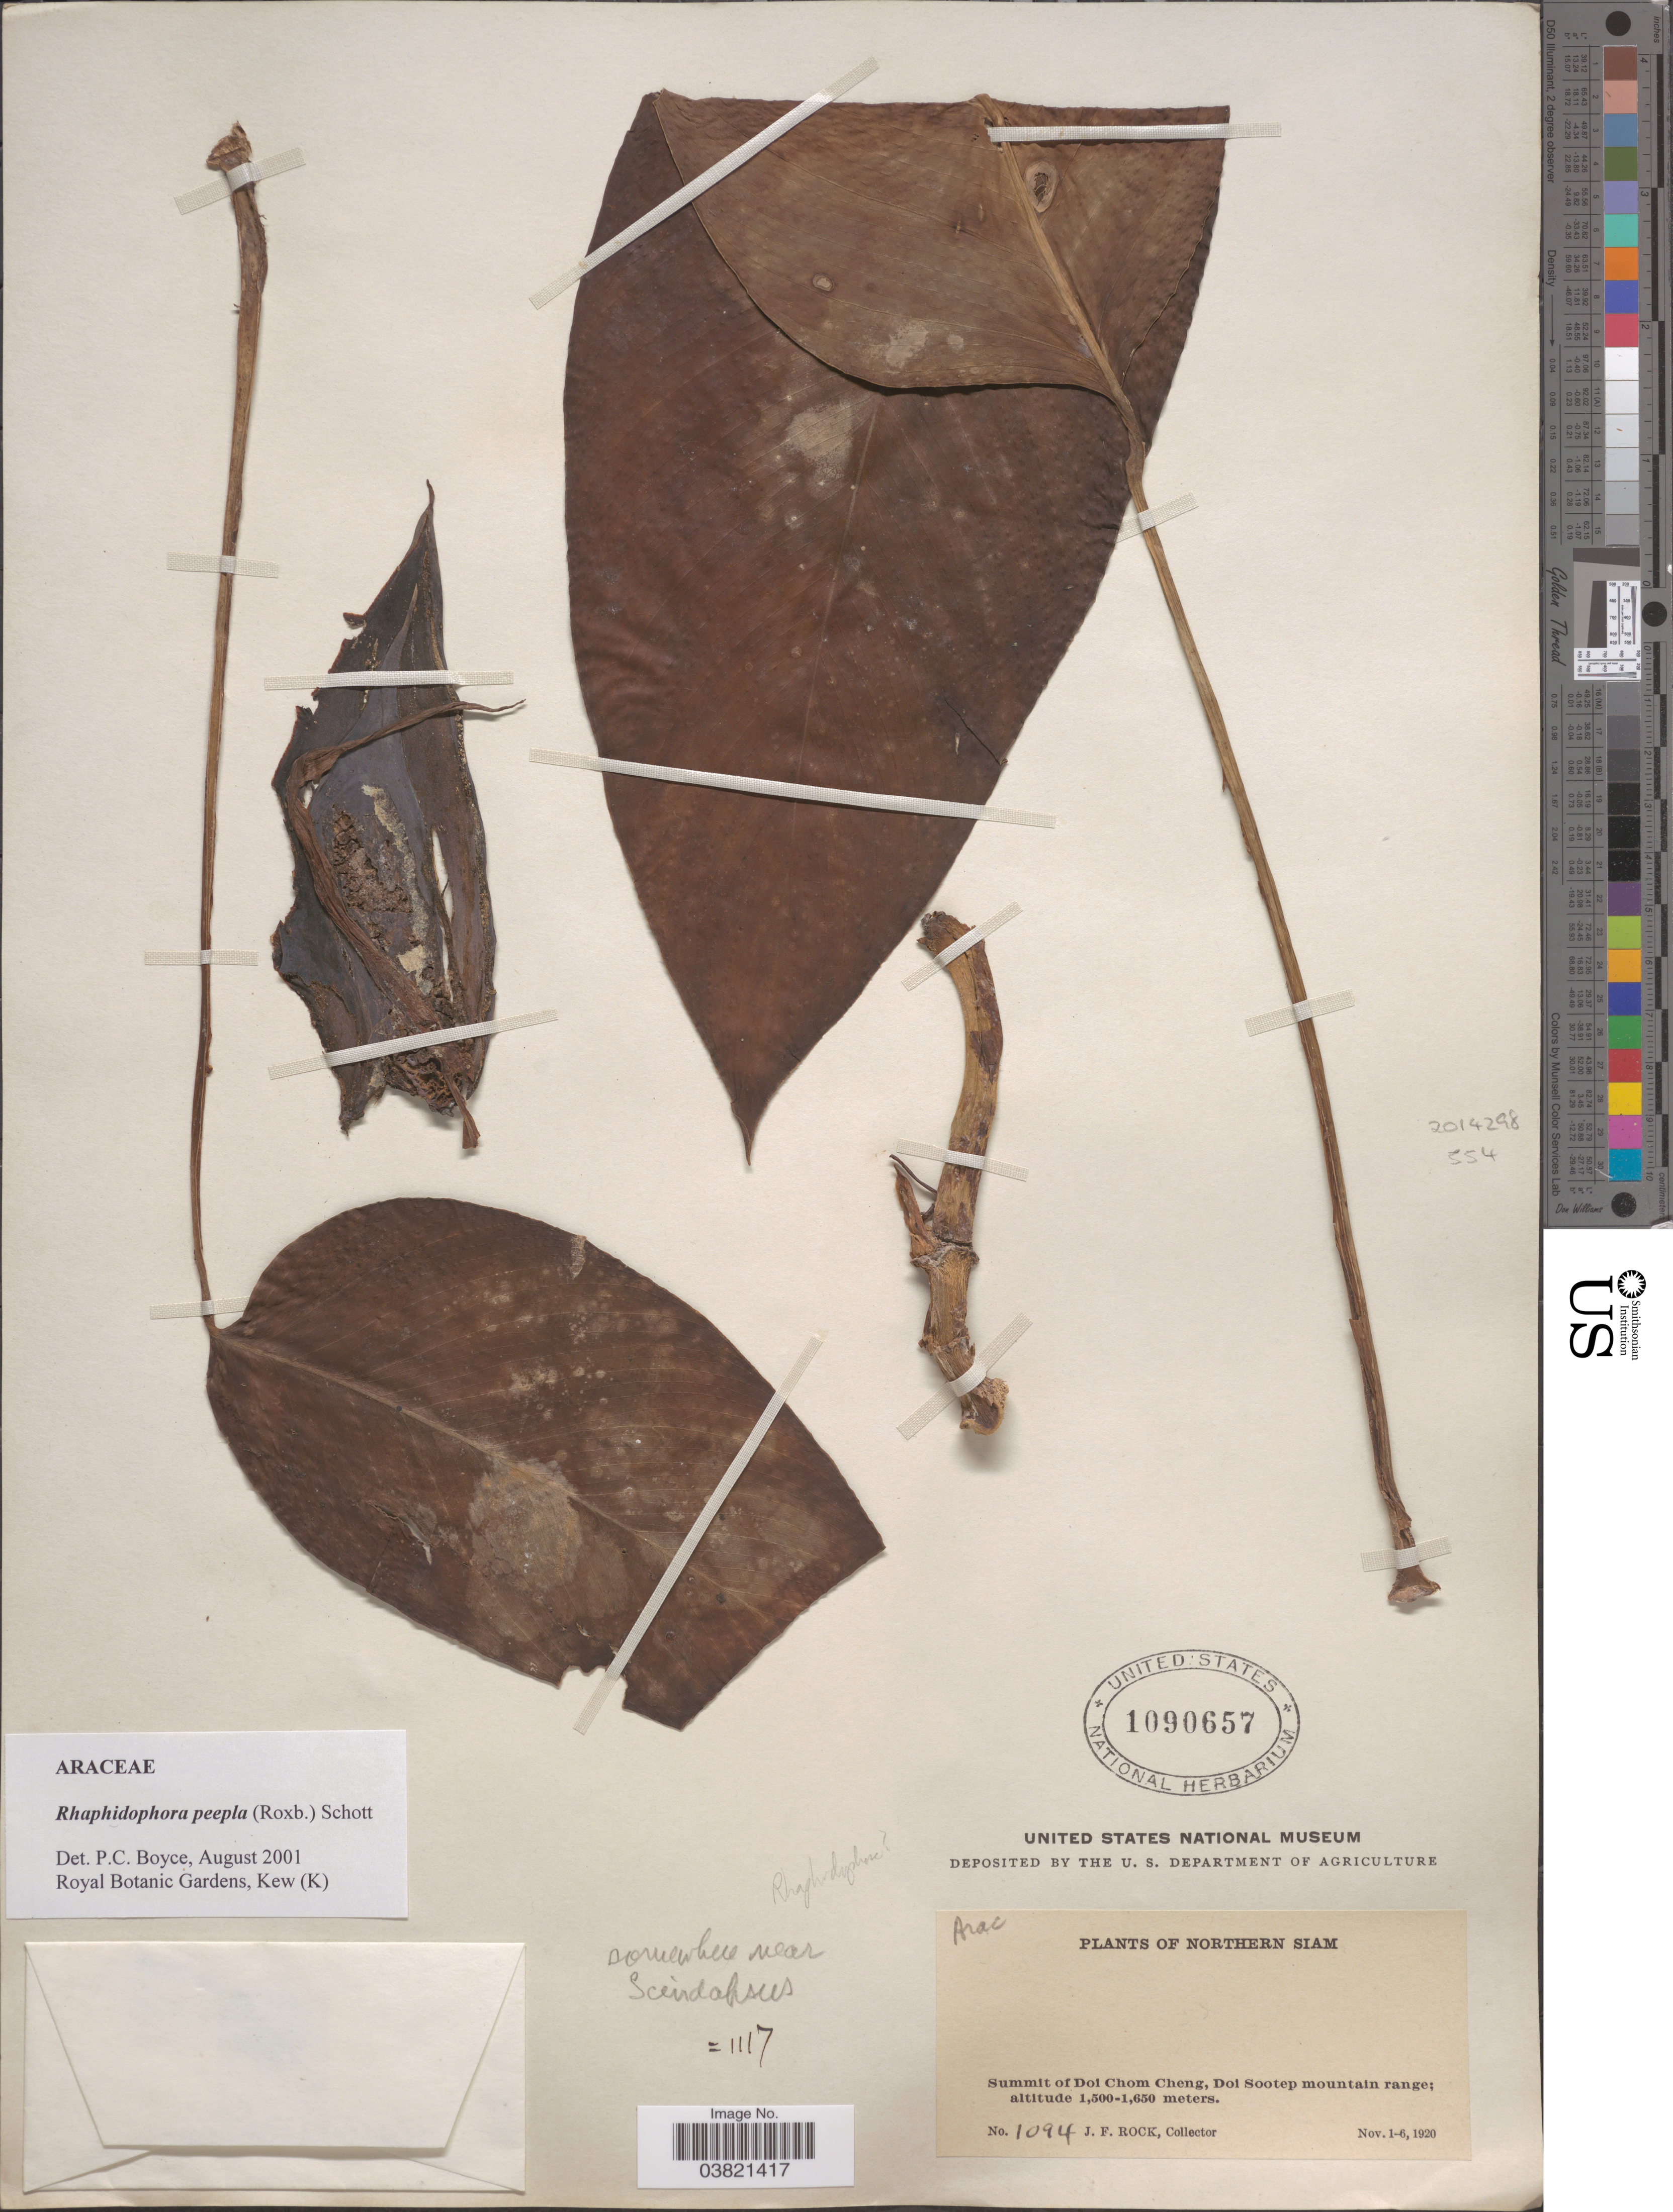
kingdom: Plantae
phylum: Tracheophyta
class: Liliopsida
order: Alismatales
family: Araceae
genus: Rhaphidophora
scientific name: Rhaphidophora peepla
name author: (Roxb.) Schott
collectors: J. Rock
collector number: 1094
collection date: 1920-11-01/1920-11-06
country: Thailand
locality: Northern Siam. Summit of Doi Chom Cheng, Doi Sootep mountain range.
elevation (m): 1500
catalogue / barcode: US 1090657